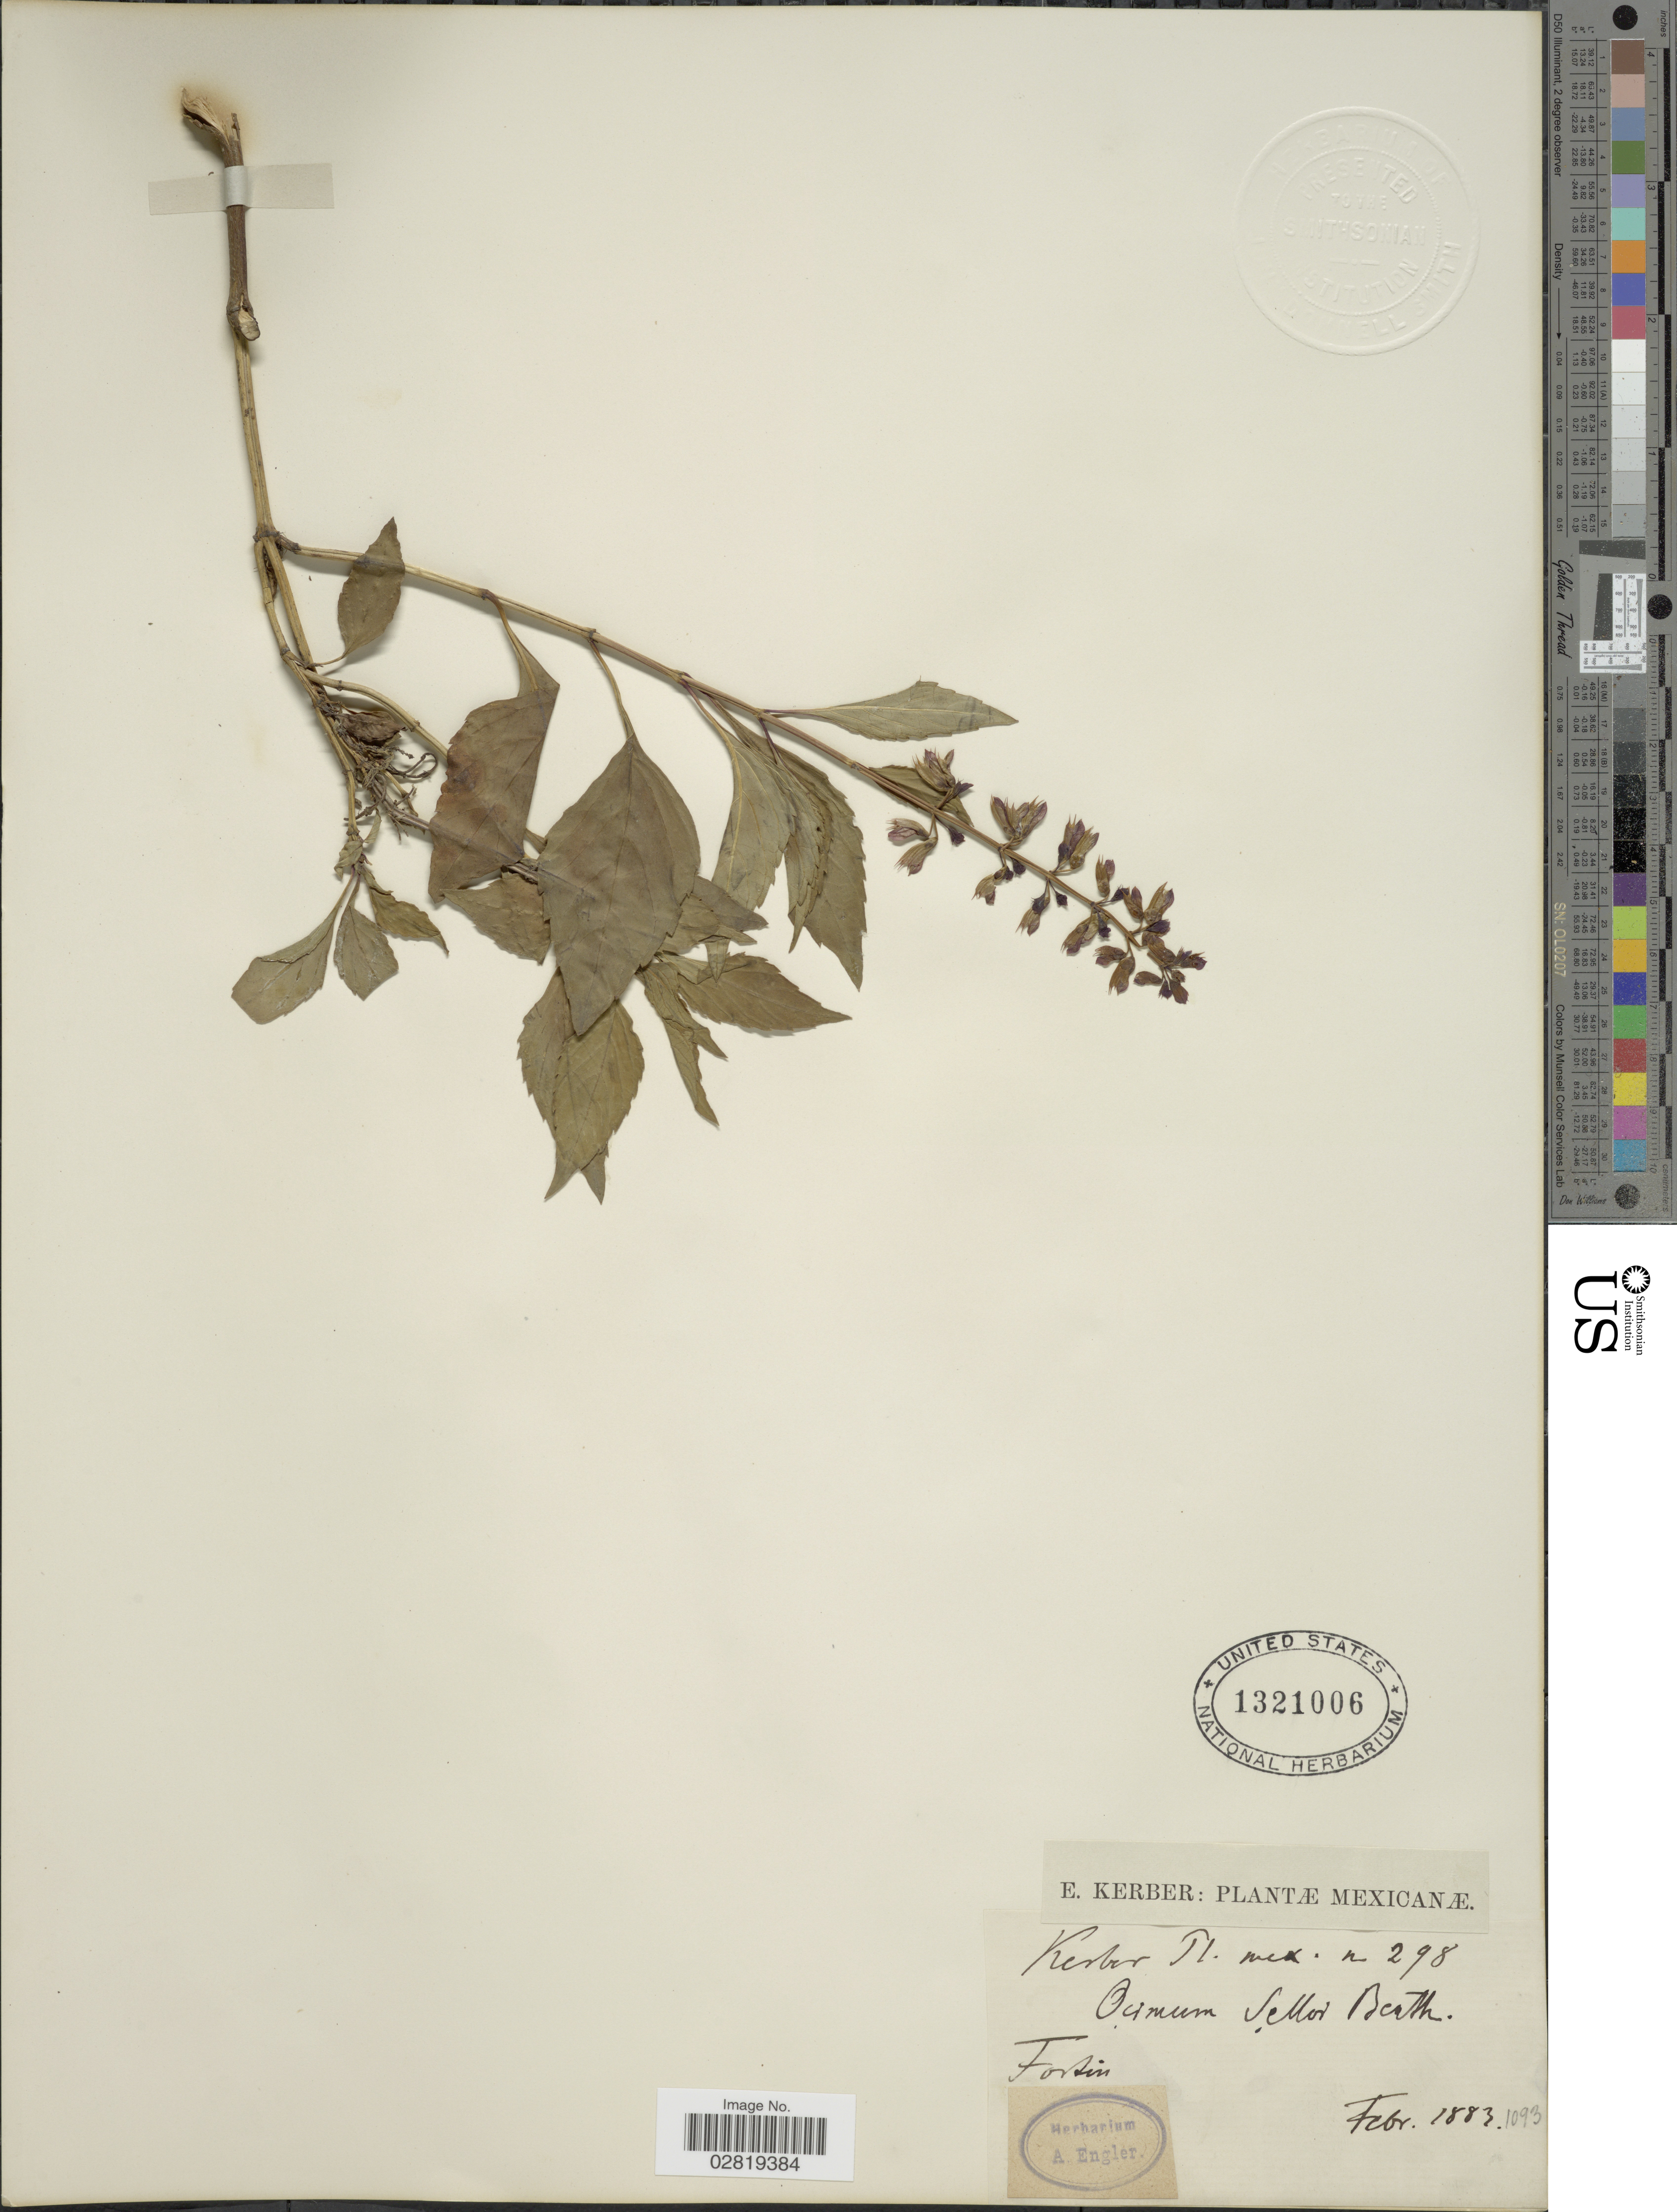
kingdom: Plantae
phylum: Tracheophyta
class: Magnoliopsida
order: Lamiales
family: Lamiaceae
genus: Ocimum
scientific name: Ocimum selloi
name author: Benth.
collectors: E. Kerber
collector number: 298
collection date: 1883-02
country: Mexico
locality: Fortin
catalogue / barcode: US 1321006